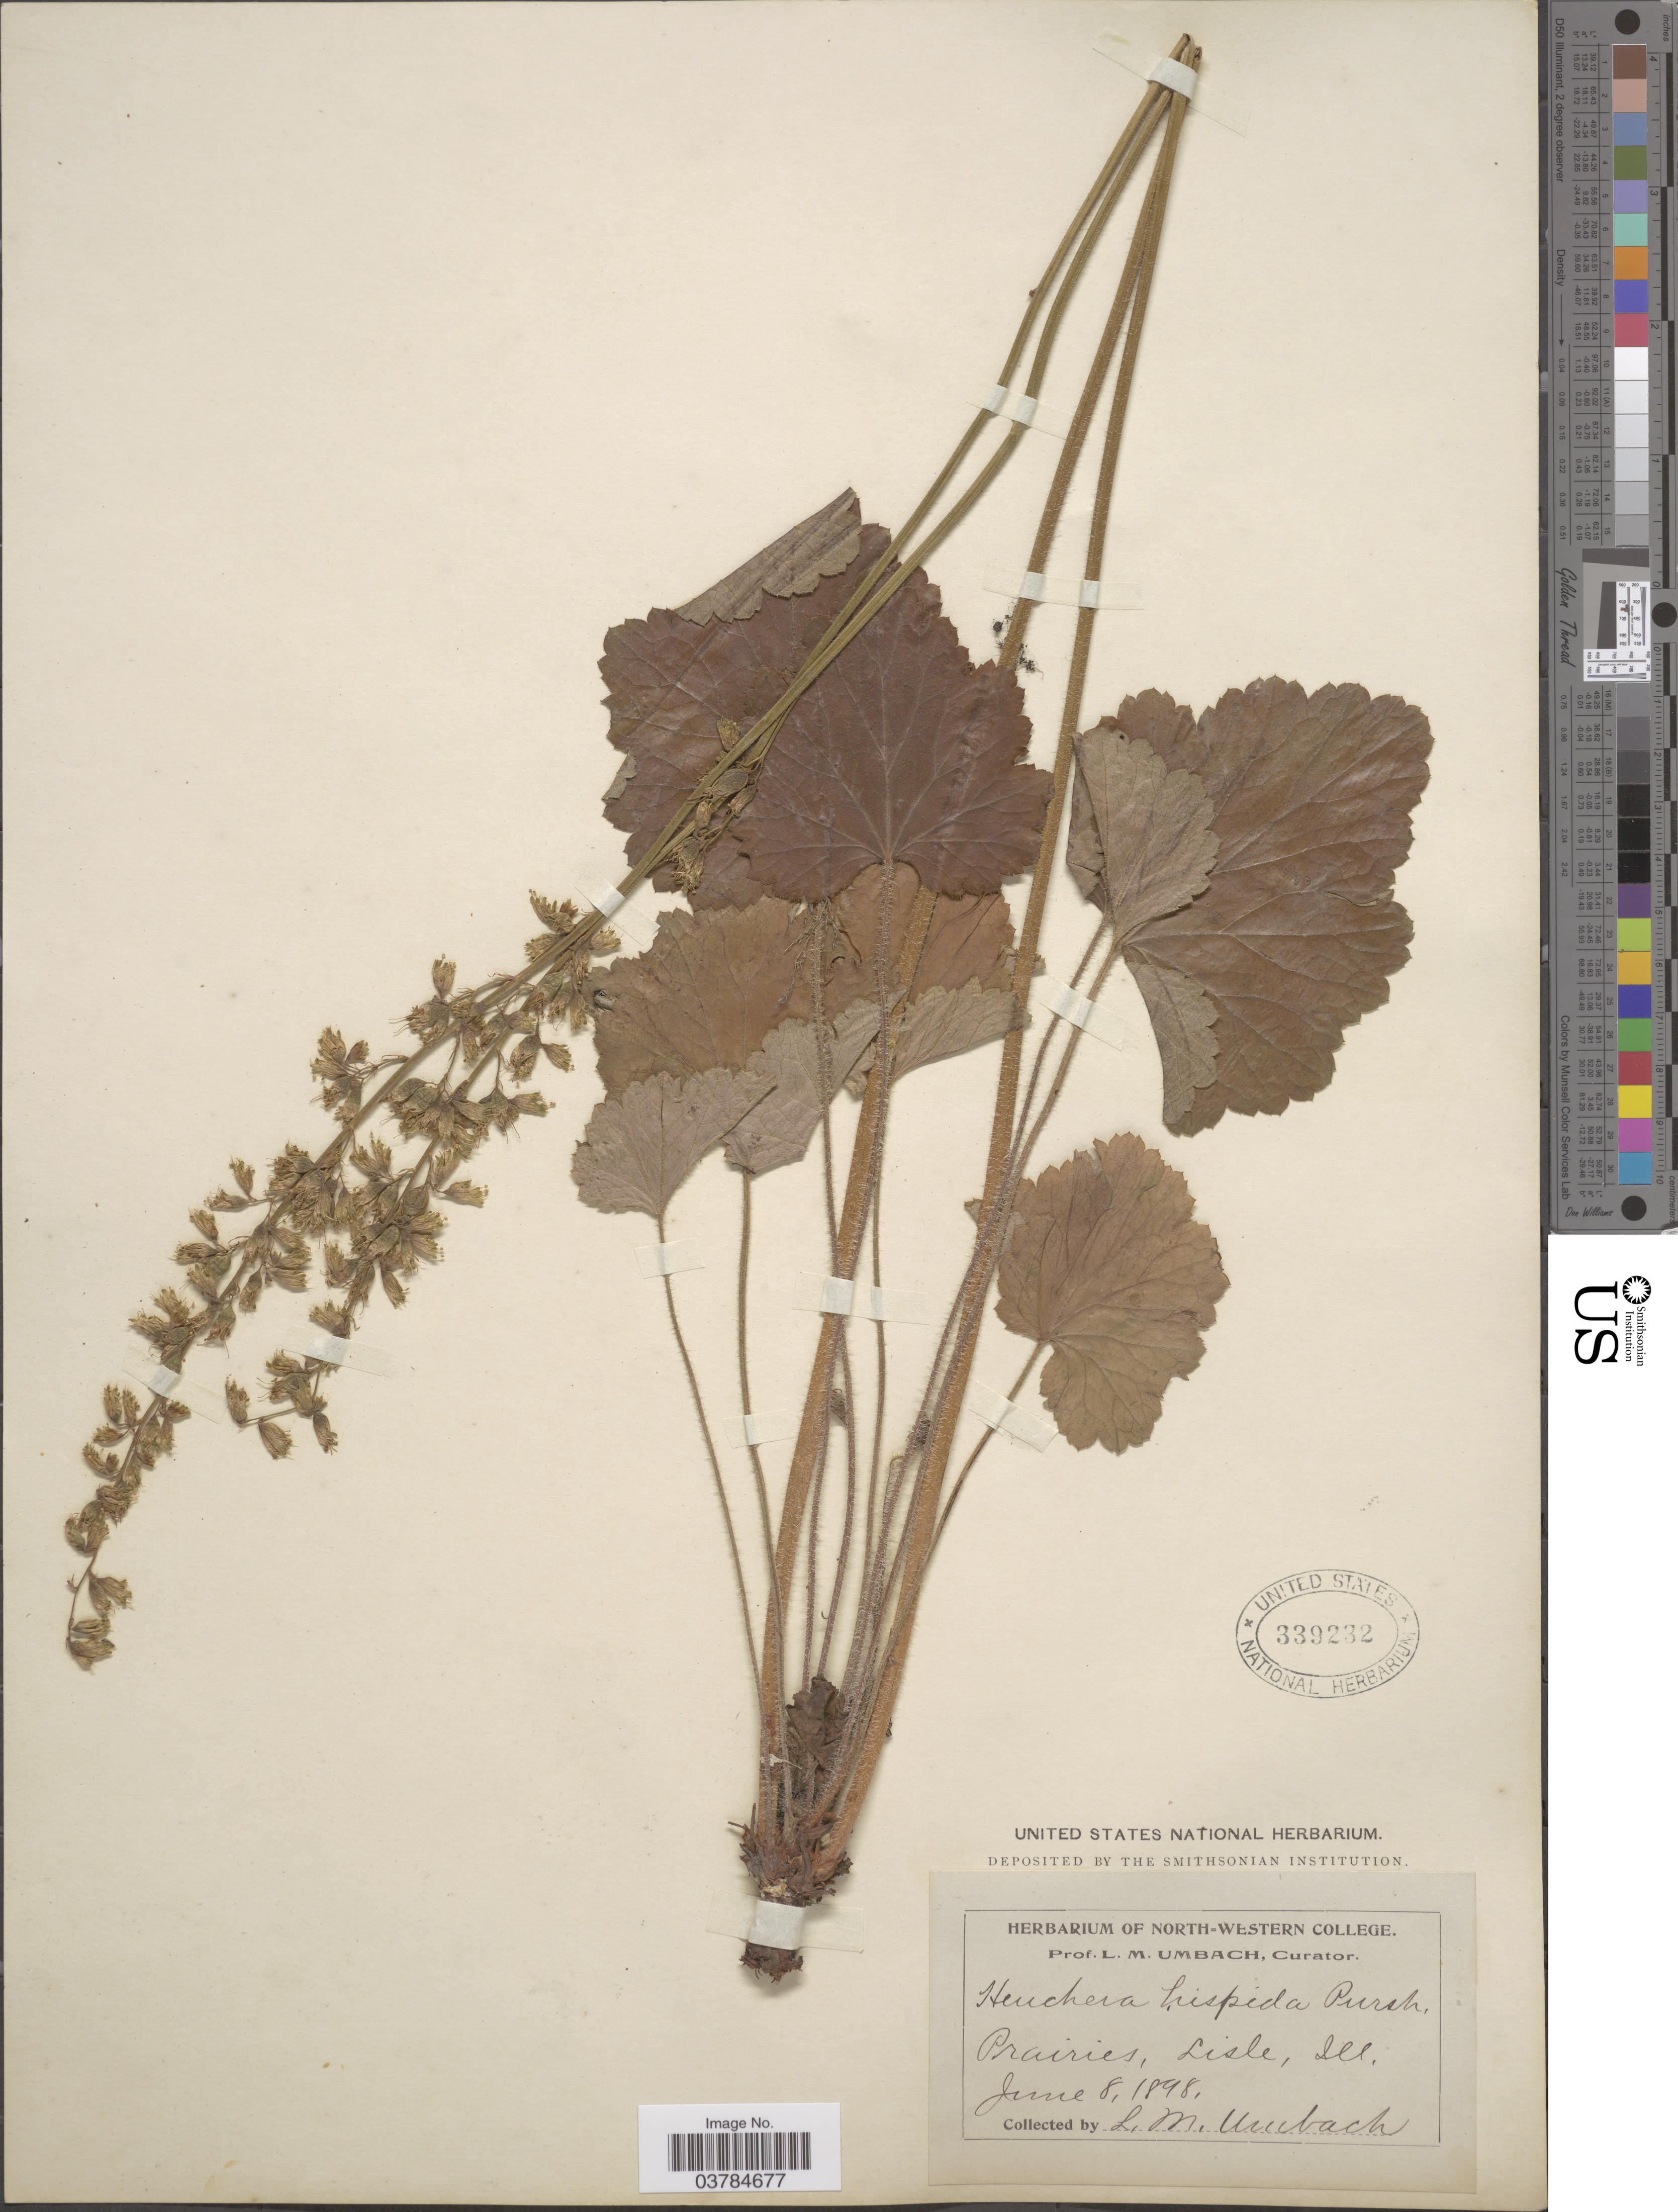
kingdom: Plantae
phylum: Tracheophyta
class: Magnoliopsida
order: Saxifragales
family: Saxifragaceae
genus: Heuchera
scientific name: Heuchera hispida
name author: Pursh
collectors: L. M. Umbach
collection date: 1898-06-08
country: United States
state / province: Illinois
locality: Prairies, Lisle.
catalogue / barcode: US 339232